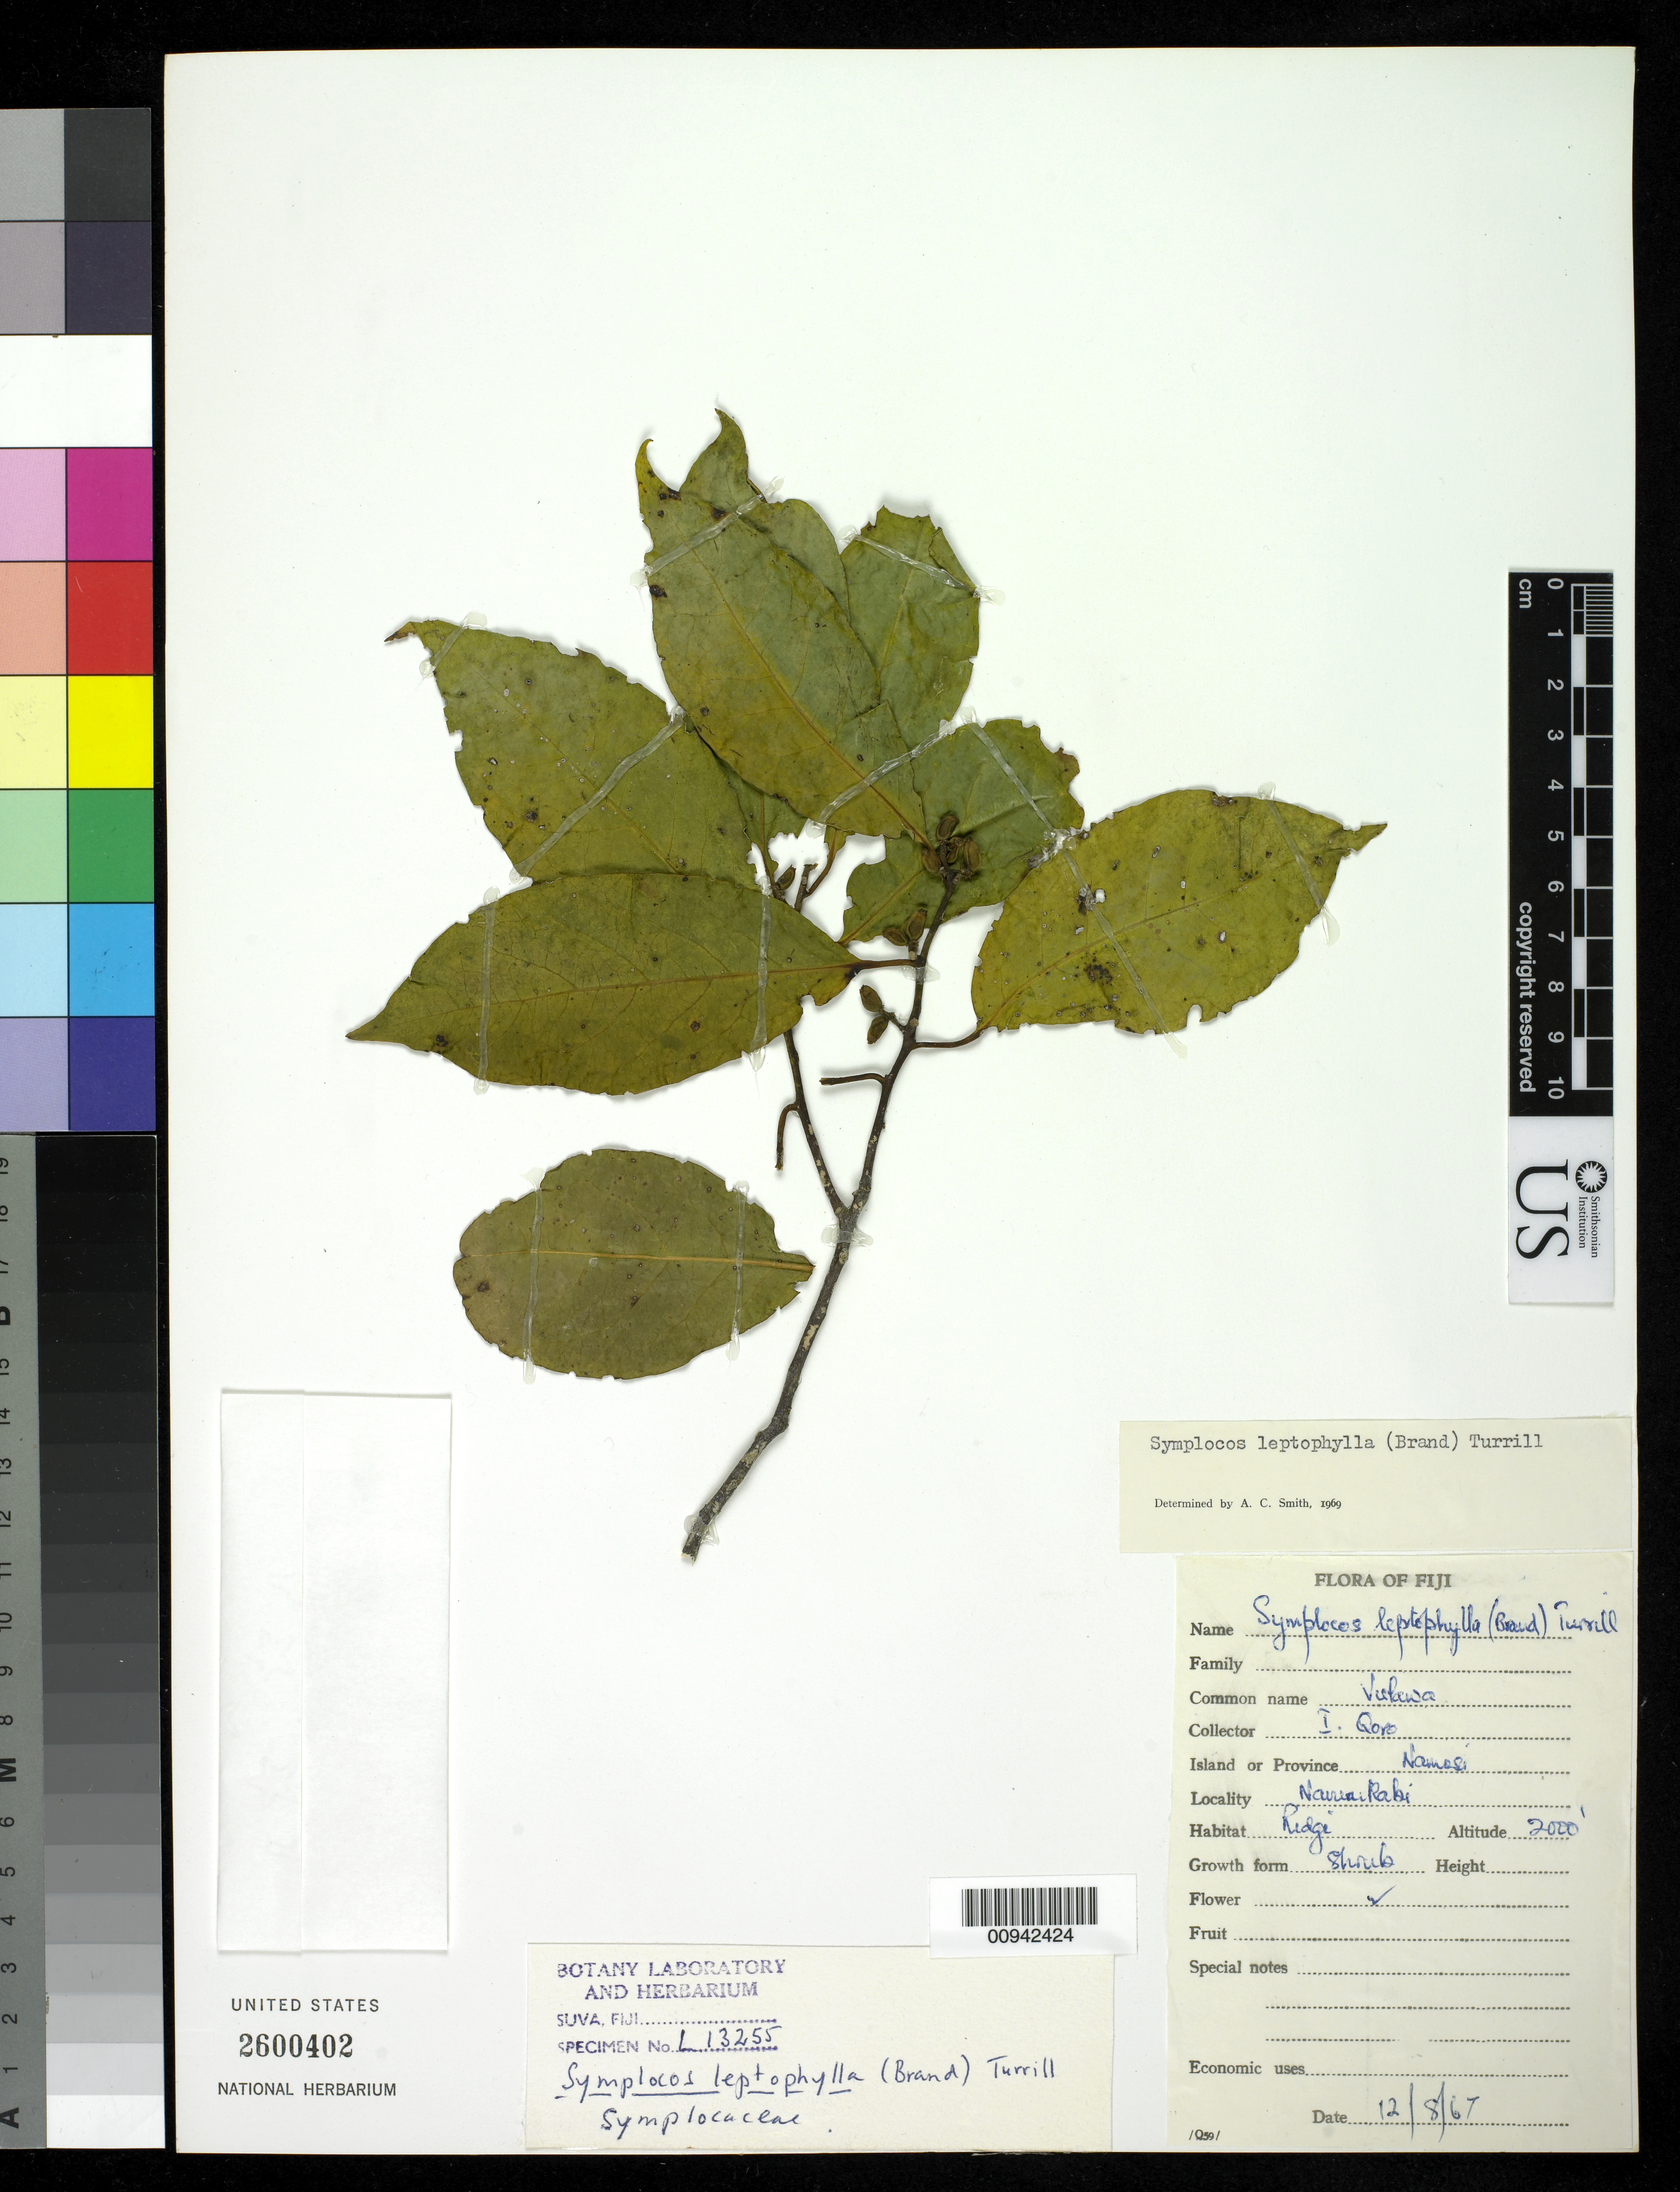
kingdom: Plantae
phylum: Tracheophyta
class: Magnoliopsida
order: Ericales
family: Symplocaceae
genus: Symplocos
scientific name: Symplocos leptophylla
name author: Turrill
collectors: I. Qoro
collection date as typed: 12 Aug 1967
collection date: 1967-08-12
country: Fiji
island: Viti Levu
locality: Namosi; Navea Rabi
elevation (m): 610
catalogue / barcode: US 2600402